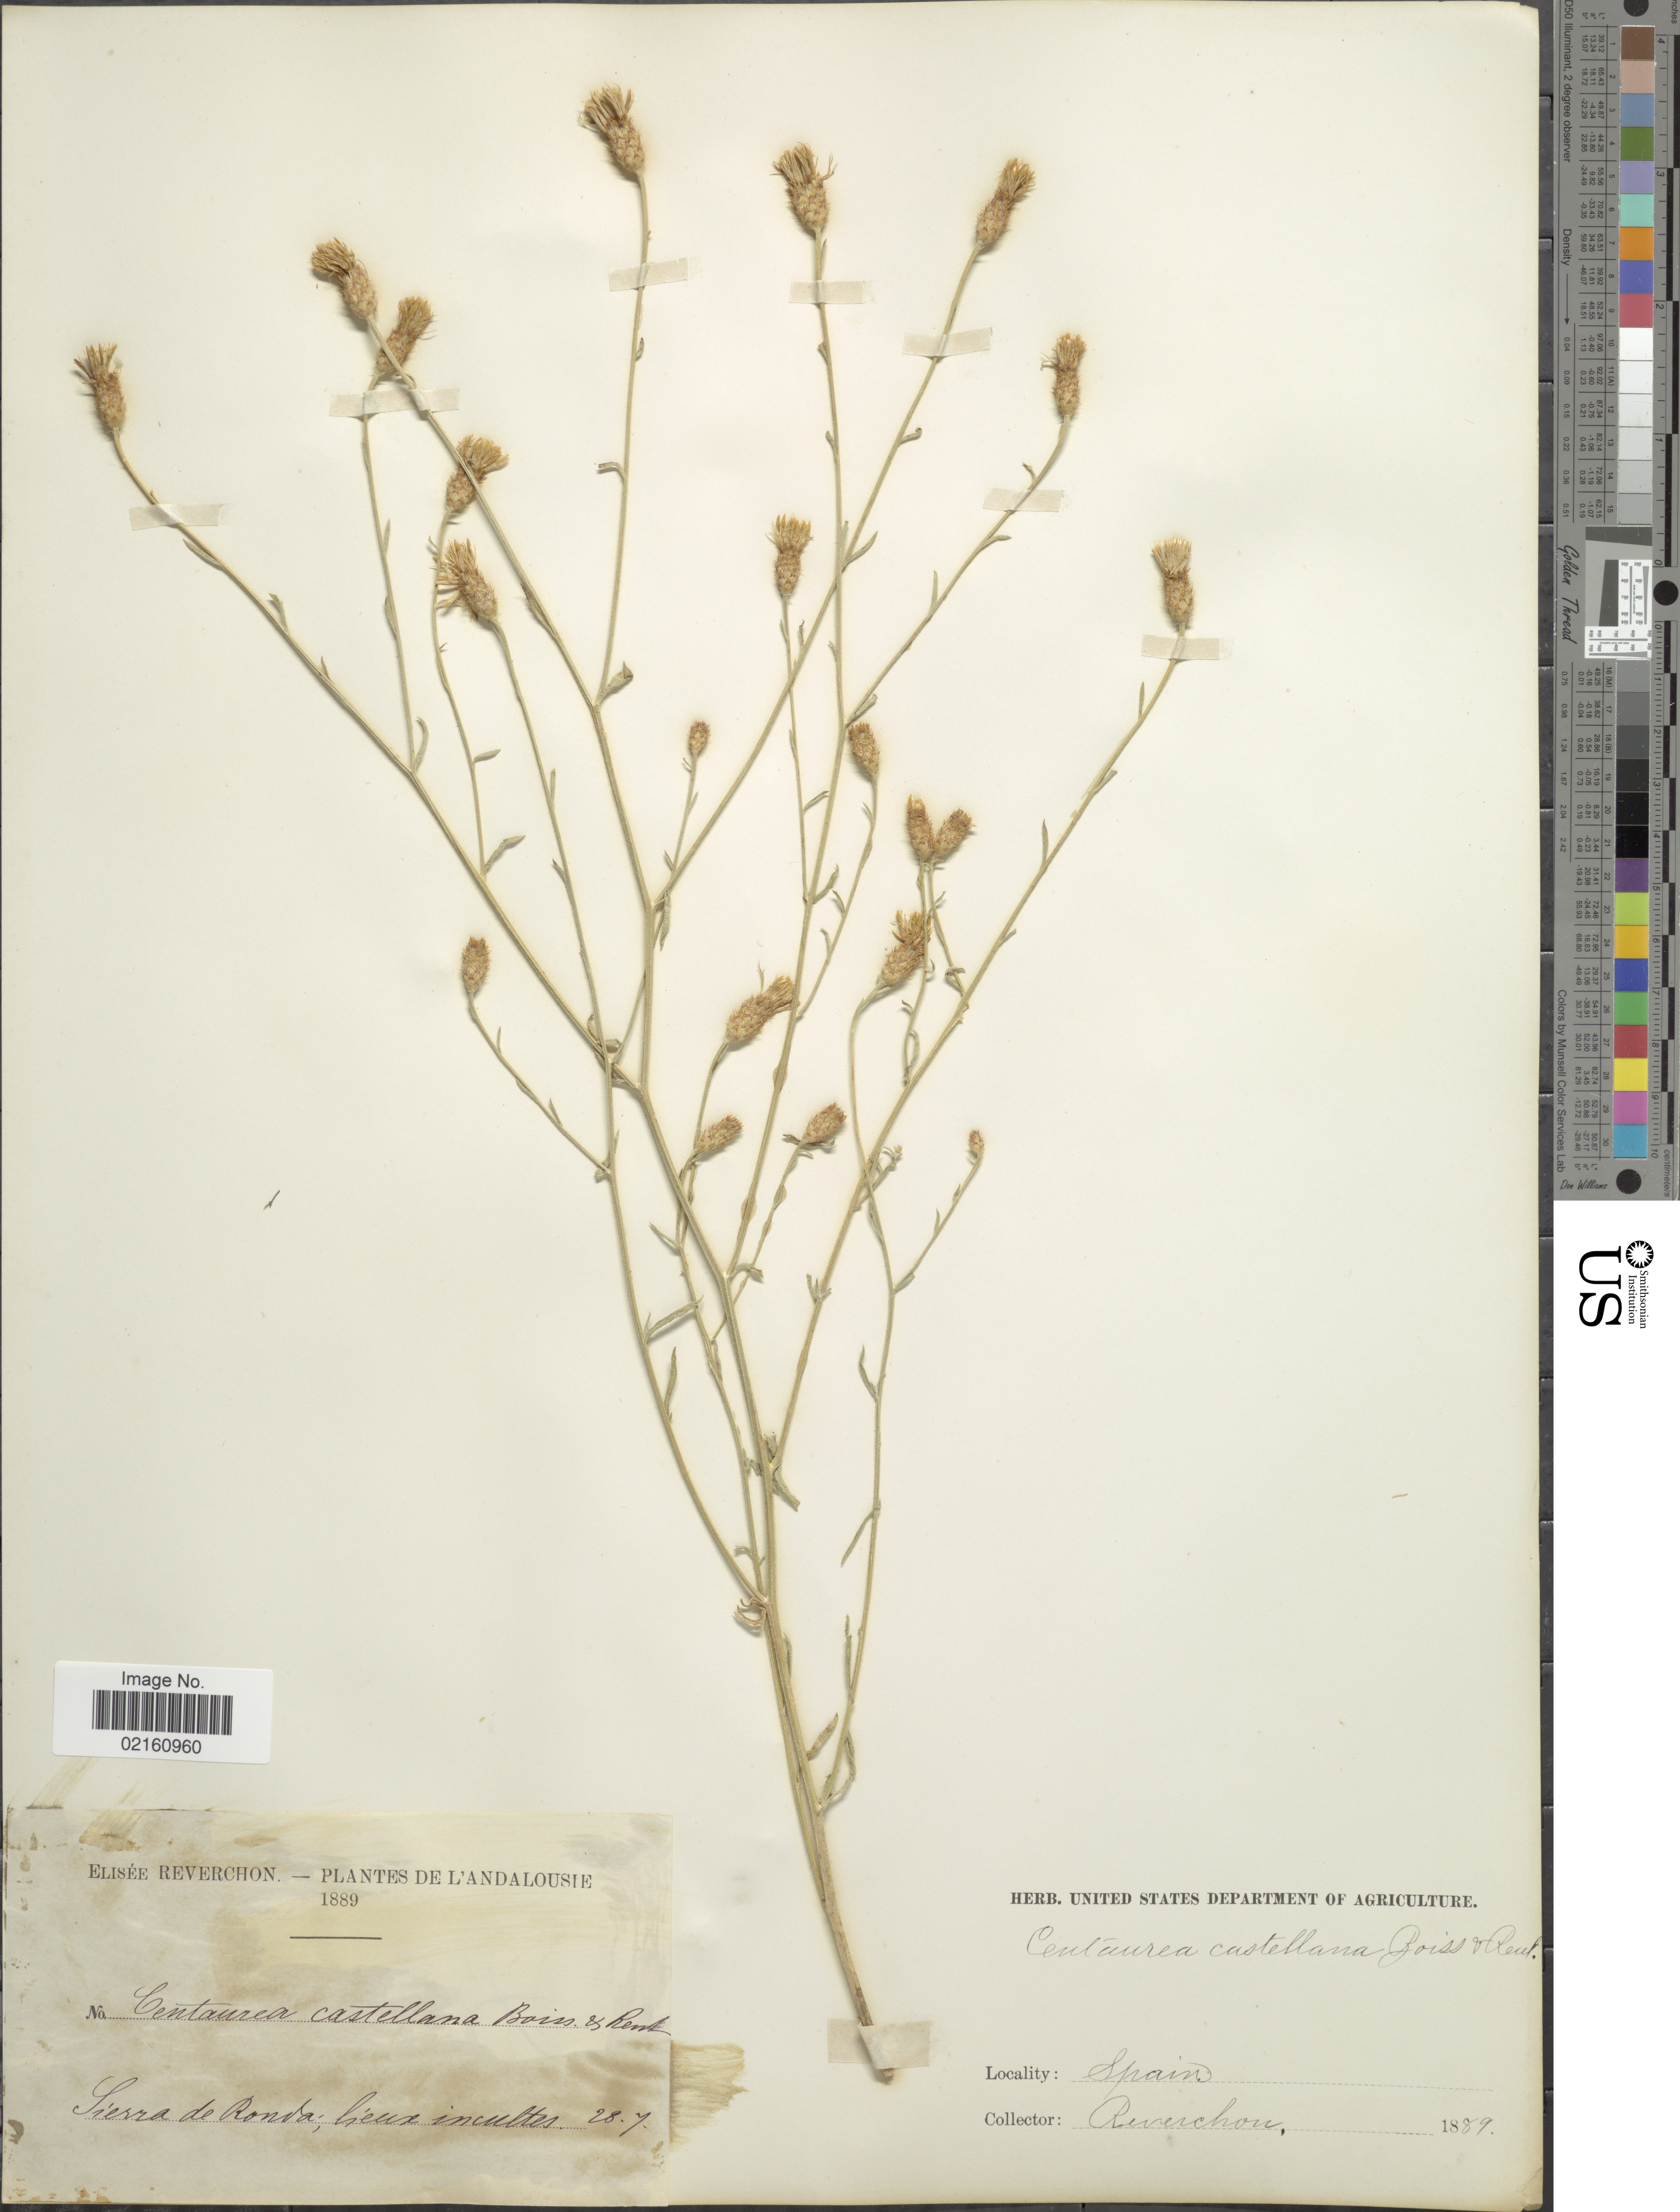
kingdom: Plantae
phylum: Tracheophyta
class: Magnoliopsida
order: Asterales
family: Asteraceae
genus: Centaurea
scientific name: Centaurea castellana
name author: Boiss.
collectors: E. Reverchon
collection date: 1889-07-28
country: Spain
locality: Andalousie, Sierra de Ronda